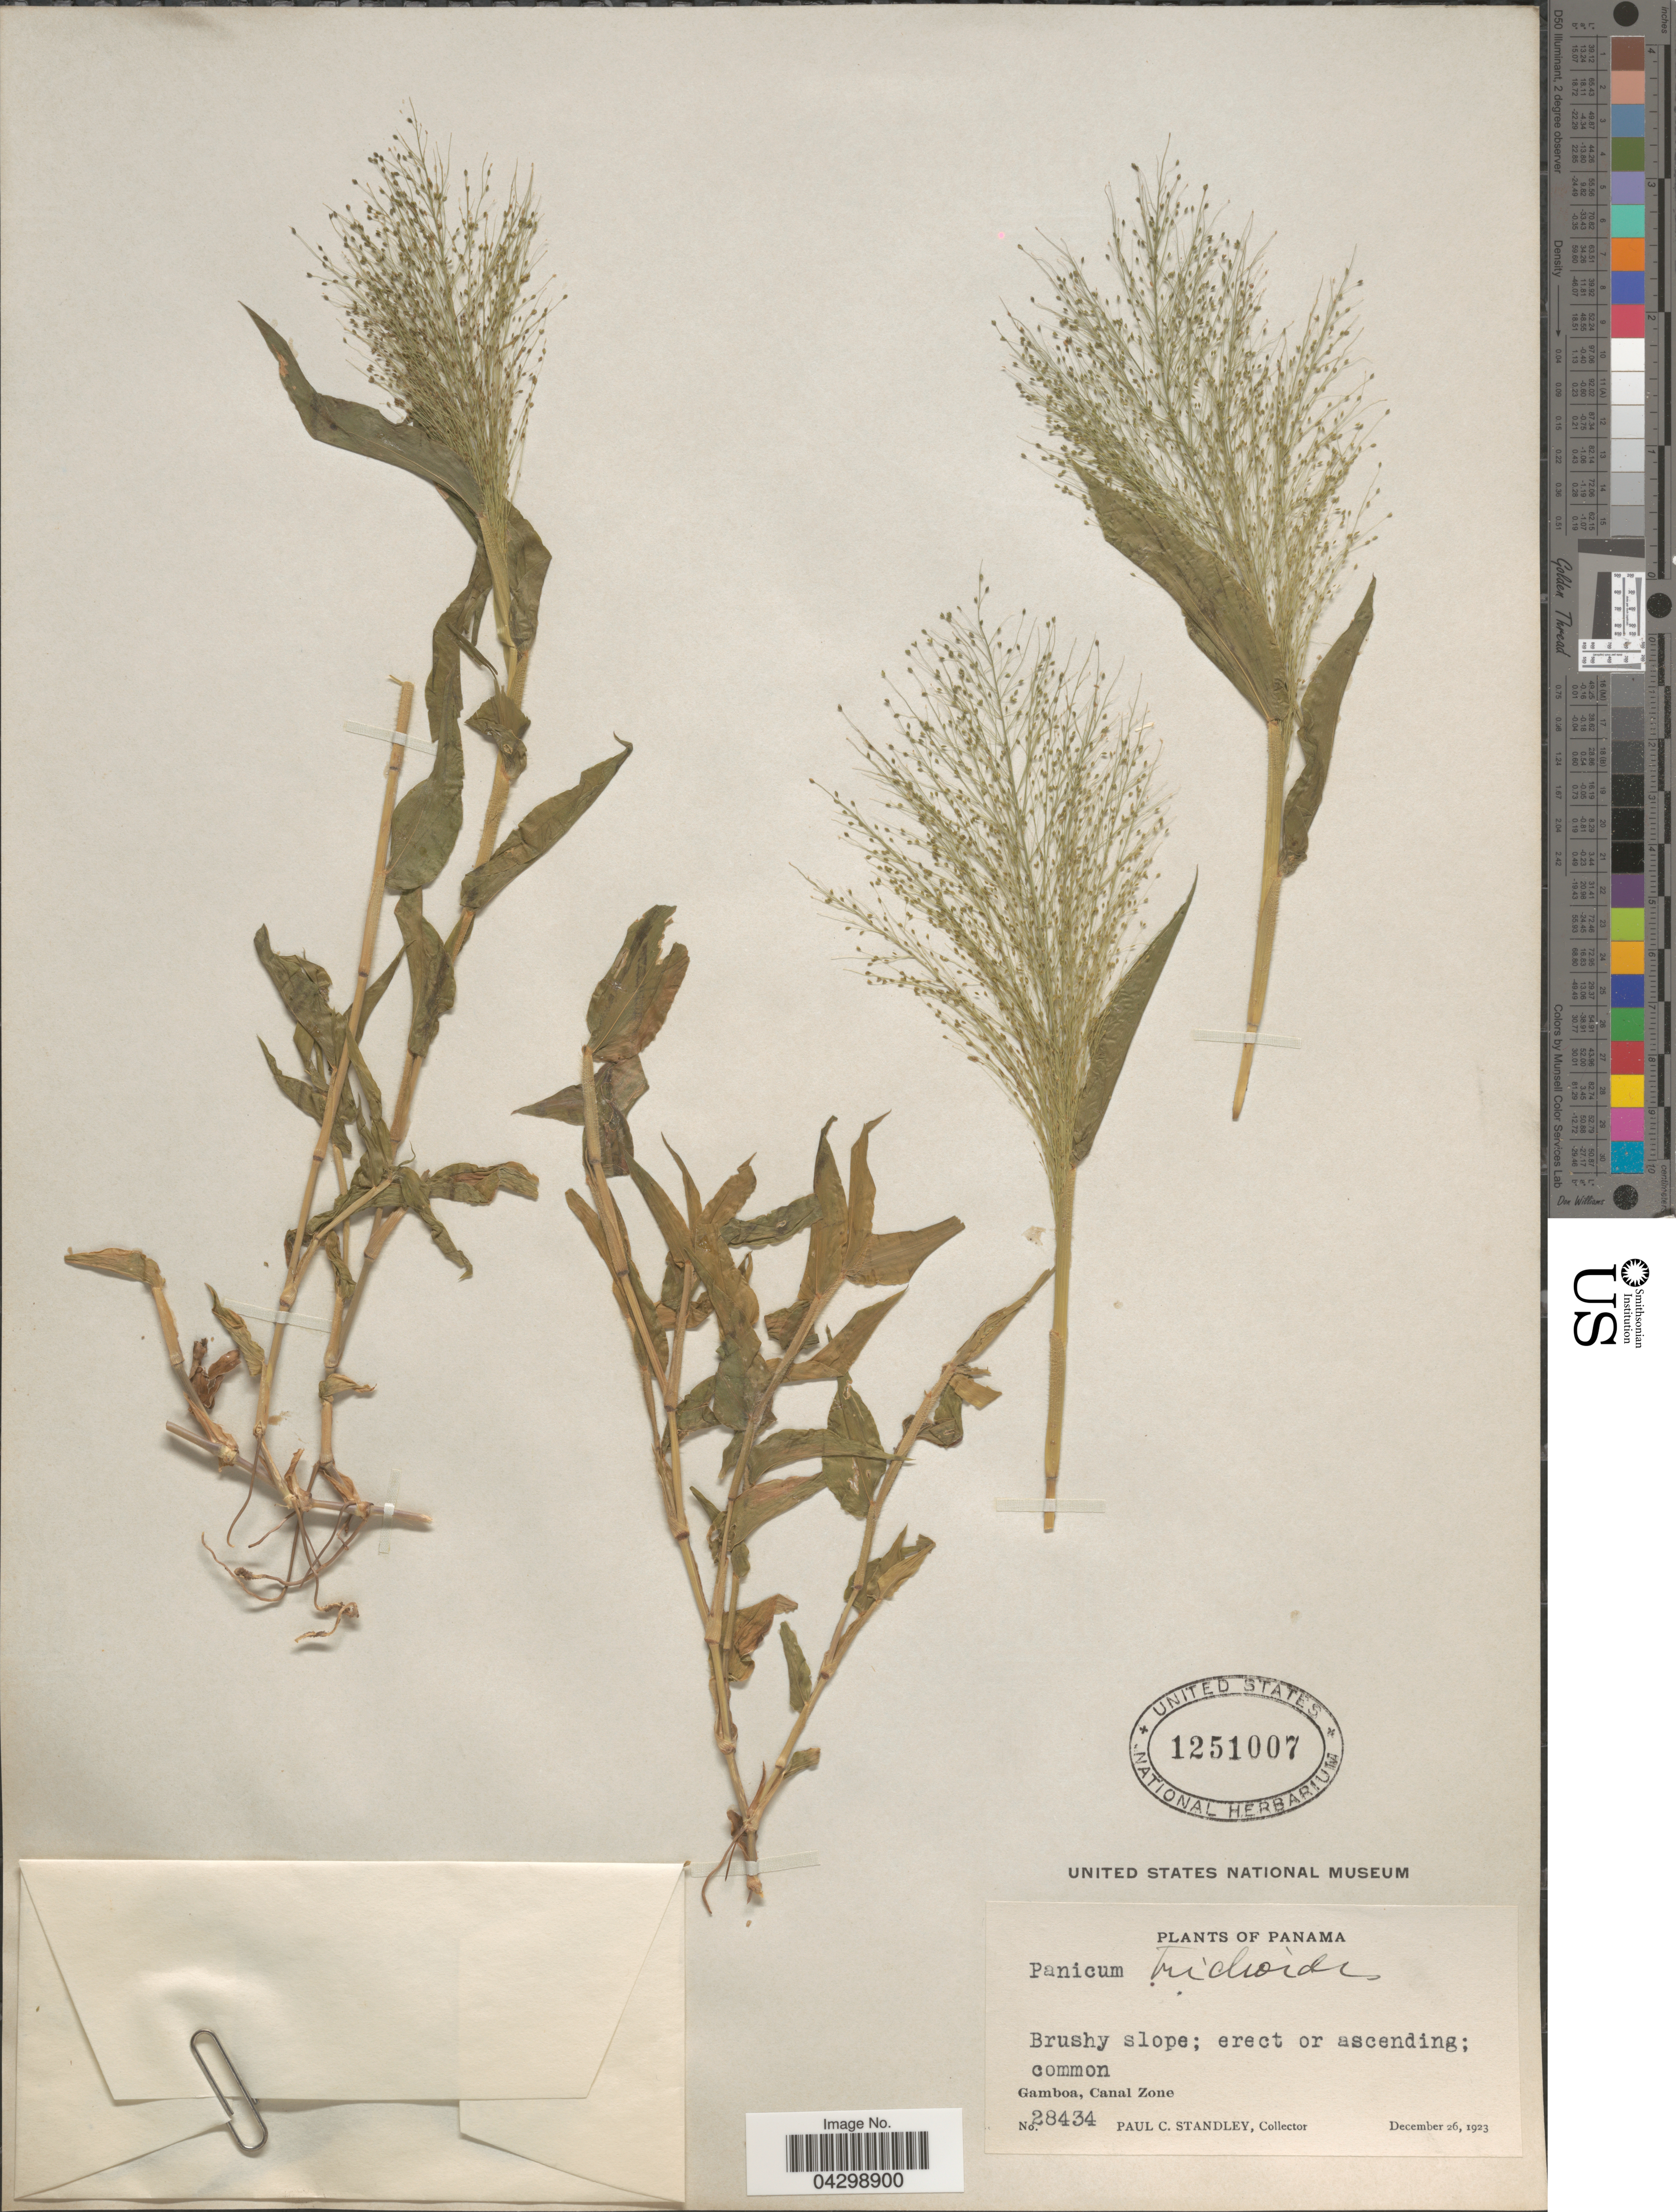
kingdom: Plantae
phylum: Tracheophyta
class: Liliopsida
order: Poales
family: Poaceae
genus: Panicum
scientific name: Panicum trichoides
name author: Sw.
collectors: P. C. Standley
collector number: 28434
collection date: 1923-12-26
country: Panama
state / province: Colón / Panamá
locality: Brushy slope; common. Gamboa, Canal Zone.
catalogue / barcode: US 1251007